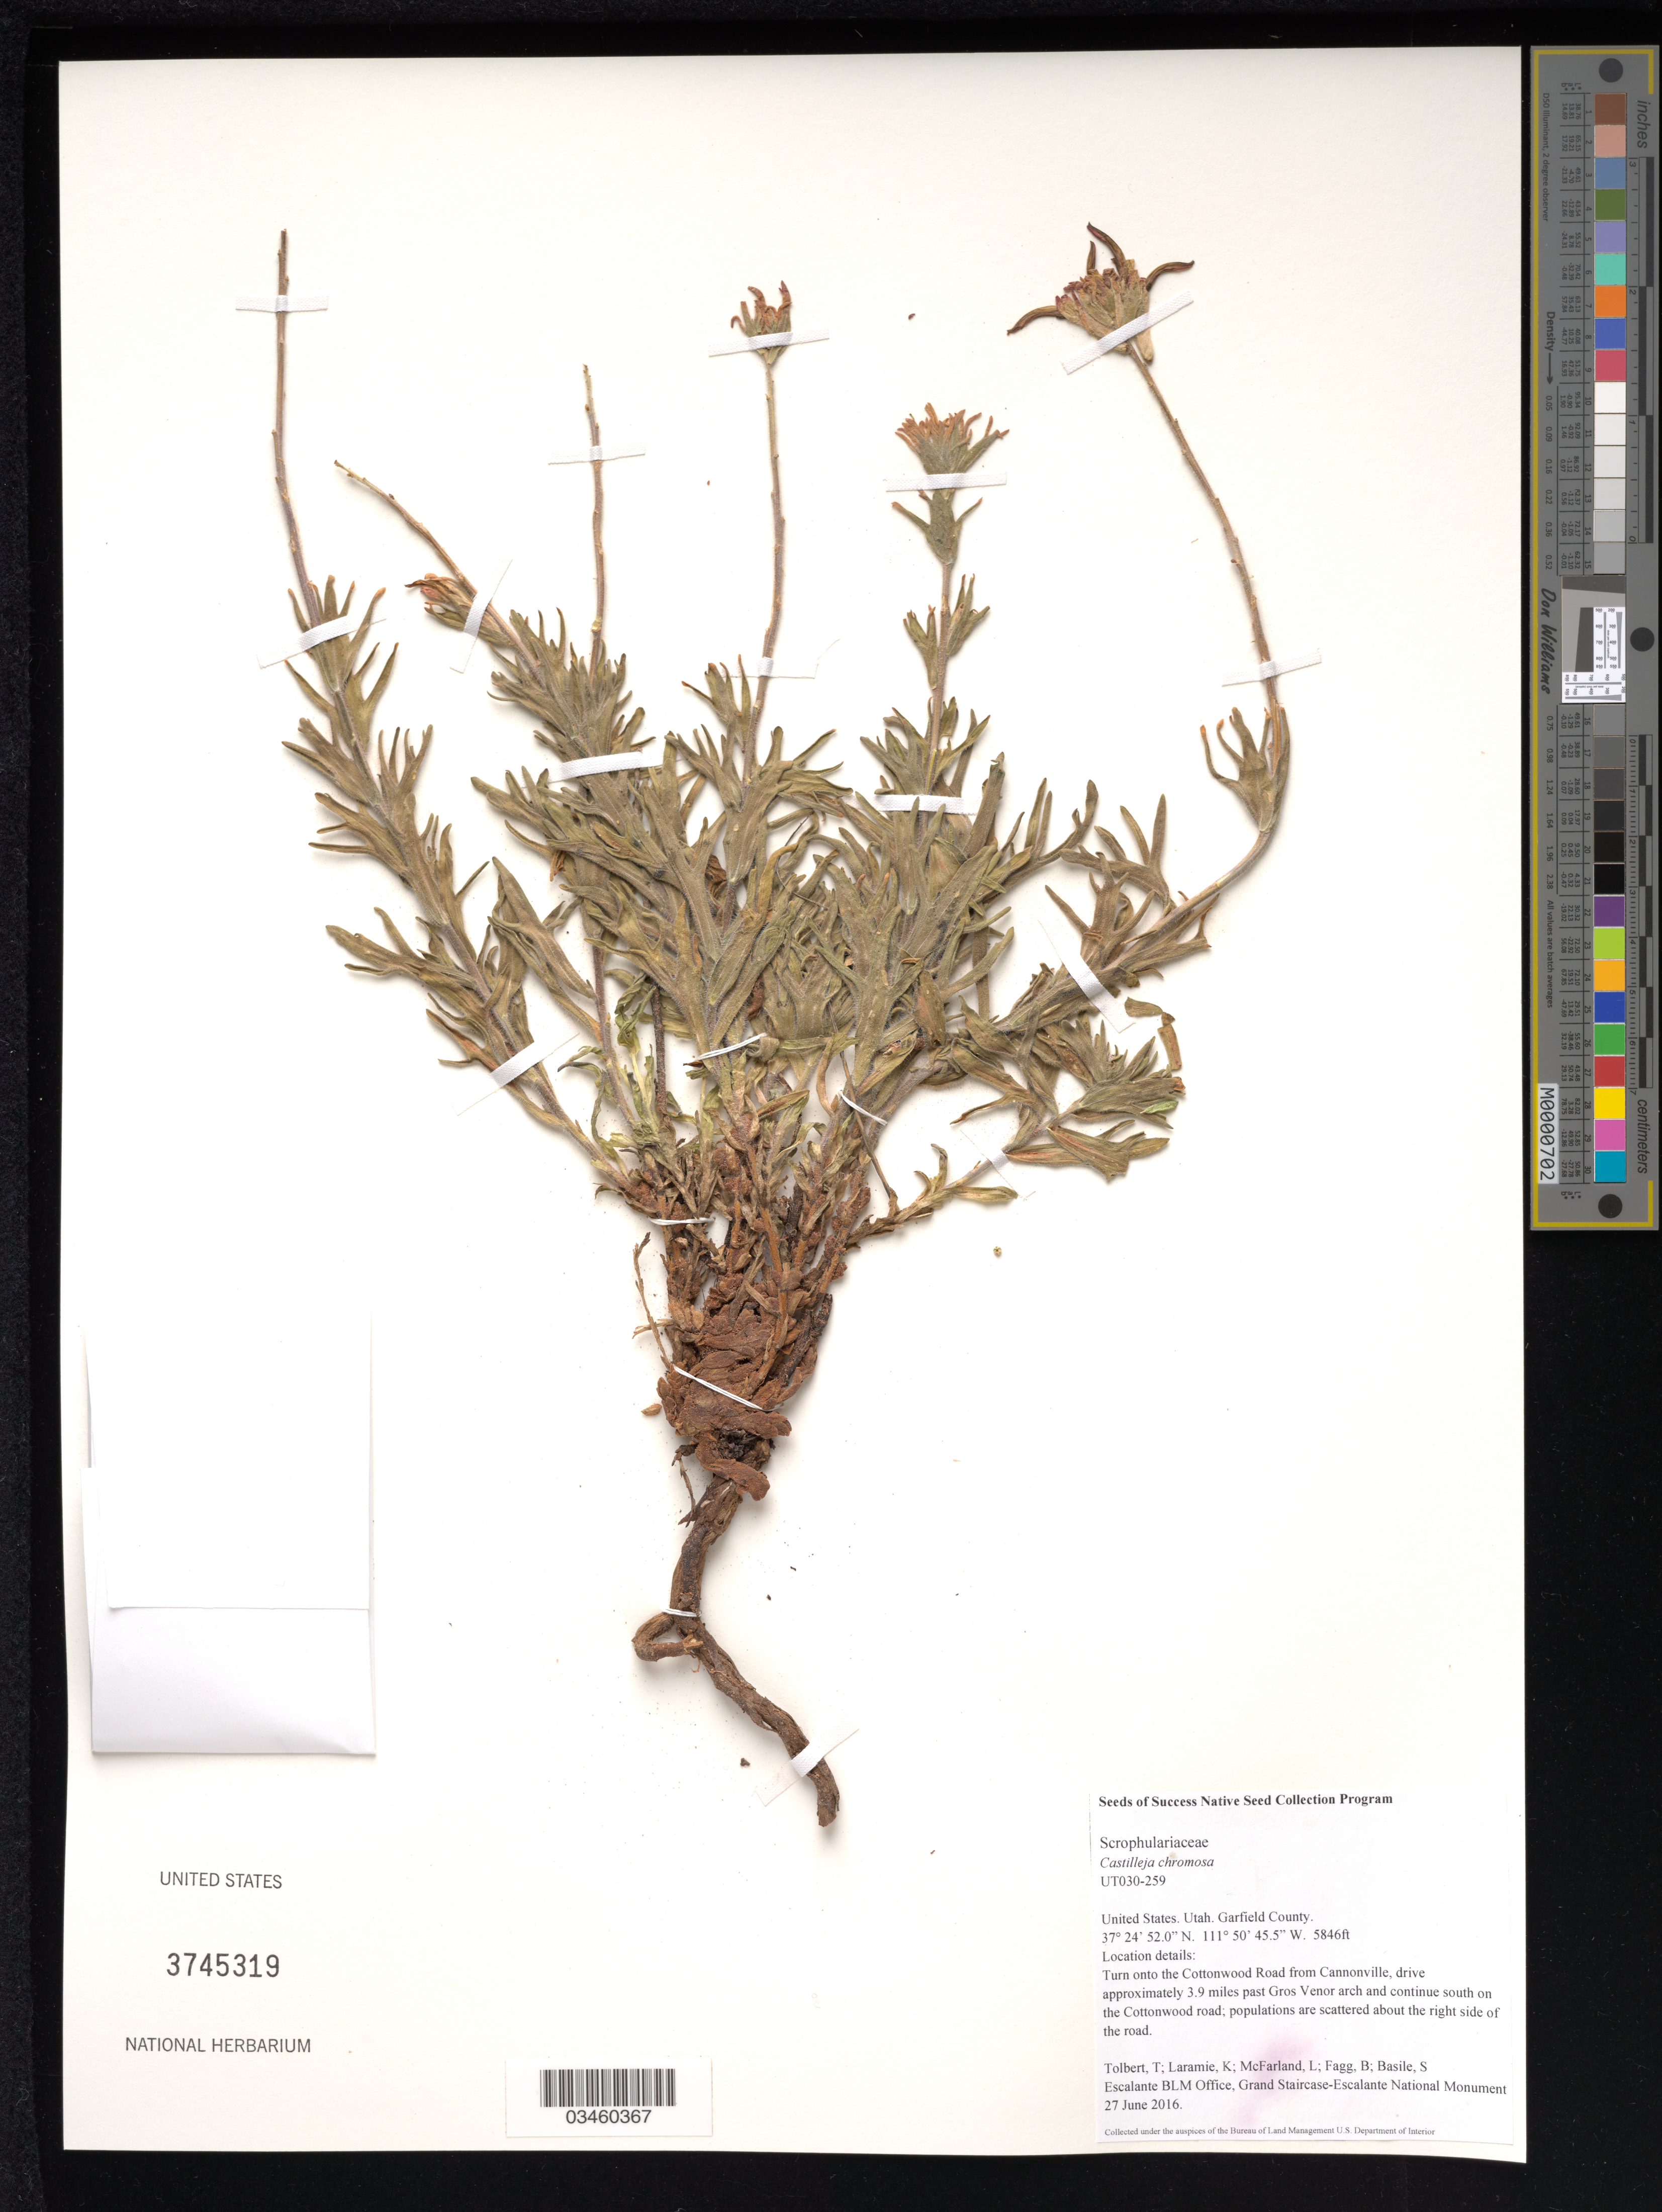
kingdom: Plantae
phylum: Tracheophyta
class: Magnoliopsida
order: Lamiales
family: Orobanchaceae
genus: Castilleja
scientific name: Castilleja chromosa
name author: A. Nelson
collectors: T. Tolbert, K. Laramie, L. McFarland, B. Fagg & S. Basile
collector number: UT030-259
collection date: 2016-06-27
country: United States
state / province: Utah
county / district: Garfield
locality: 3.9 mi. past Gross Venor arch, S on Cottonwood road.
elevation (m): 1782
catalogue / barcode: US 3745319